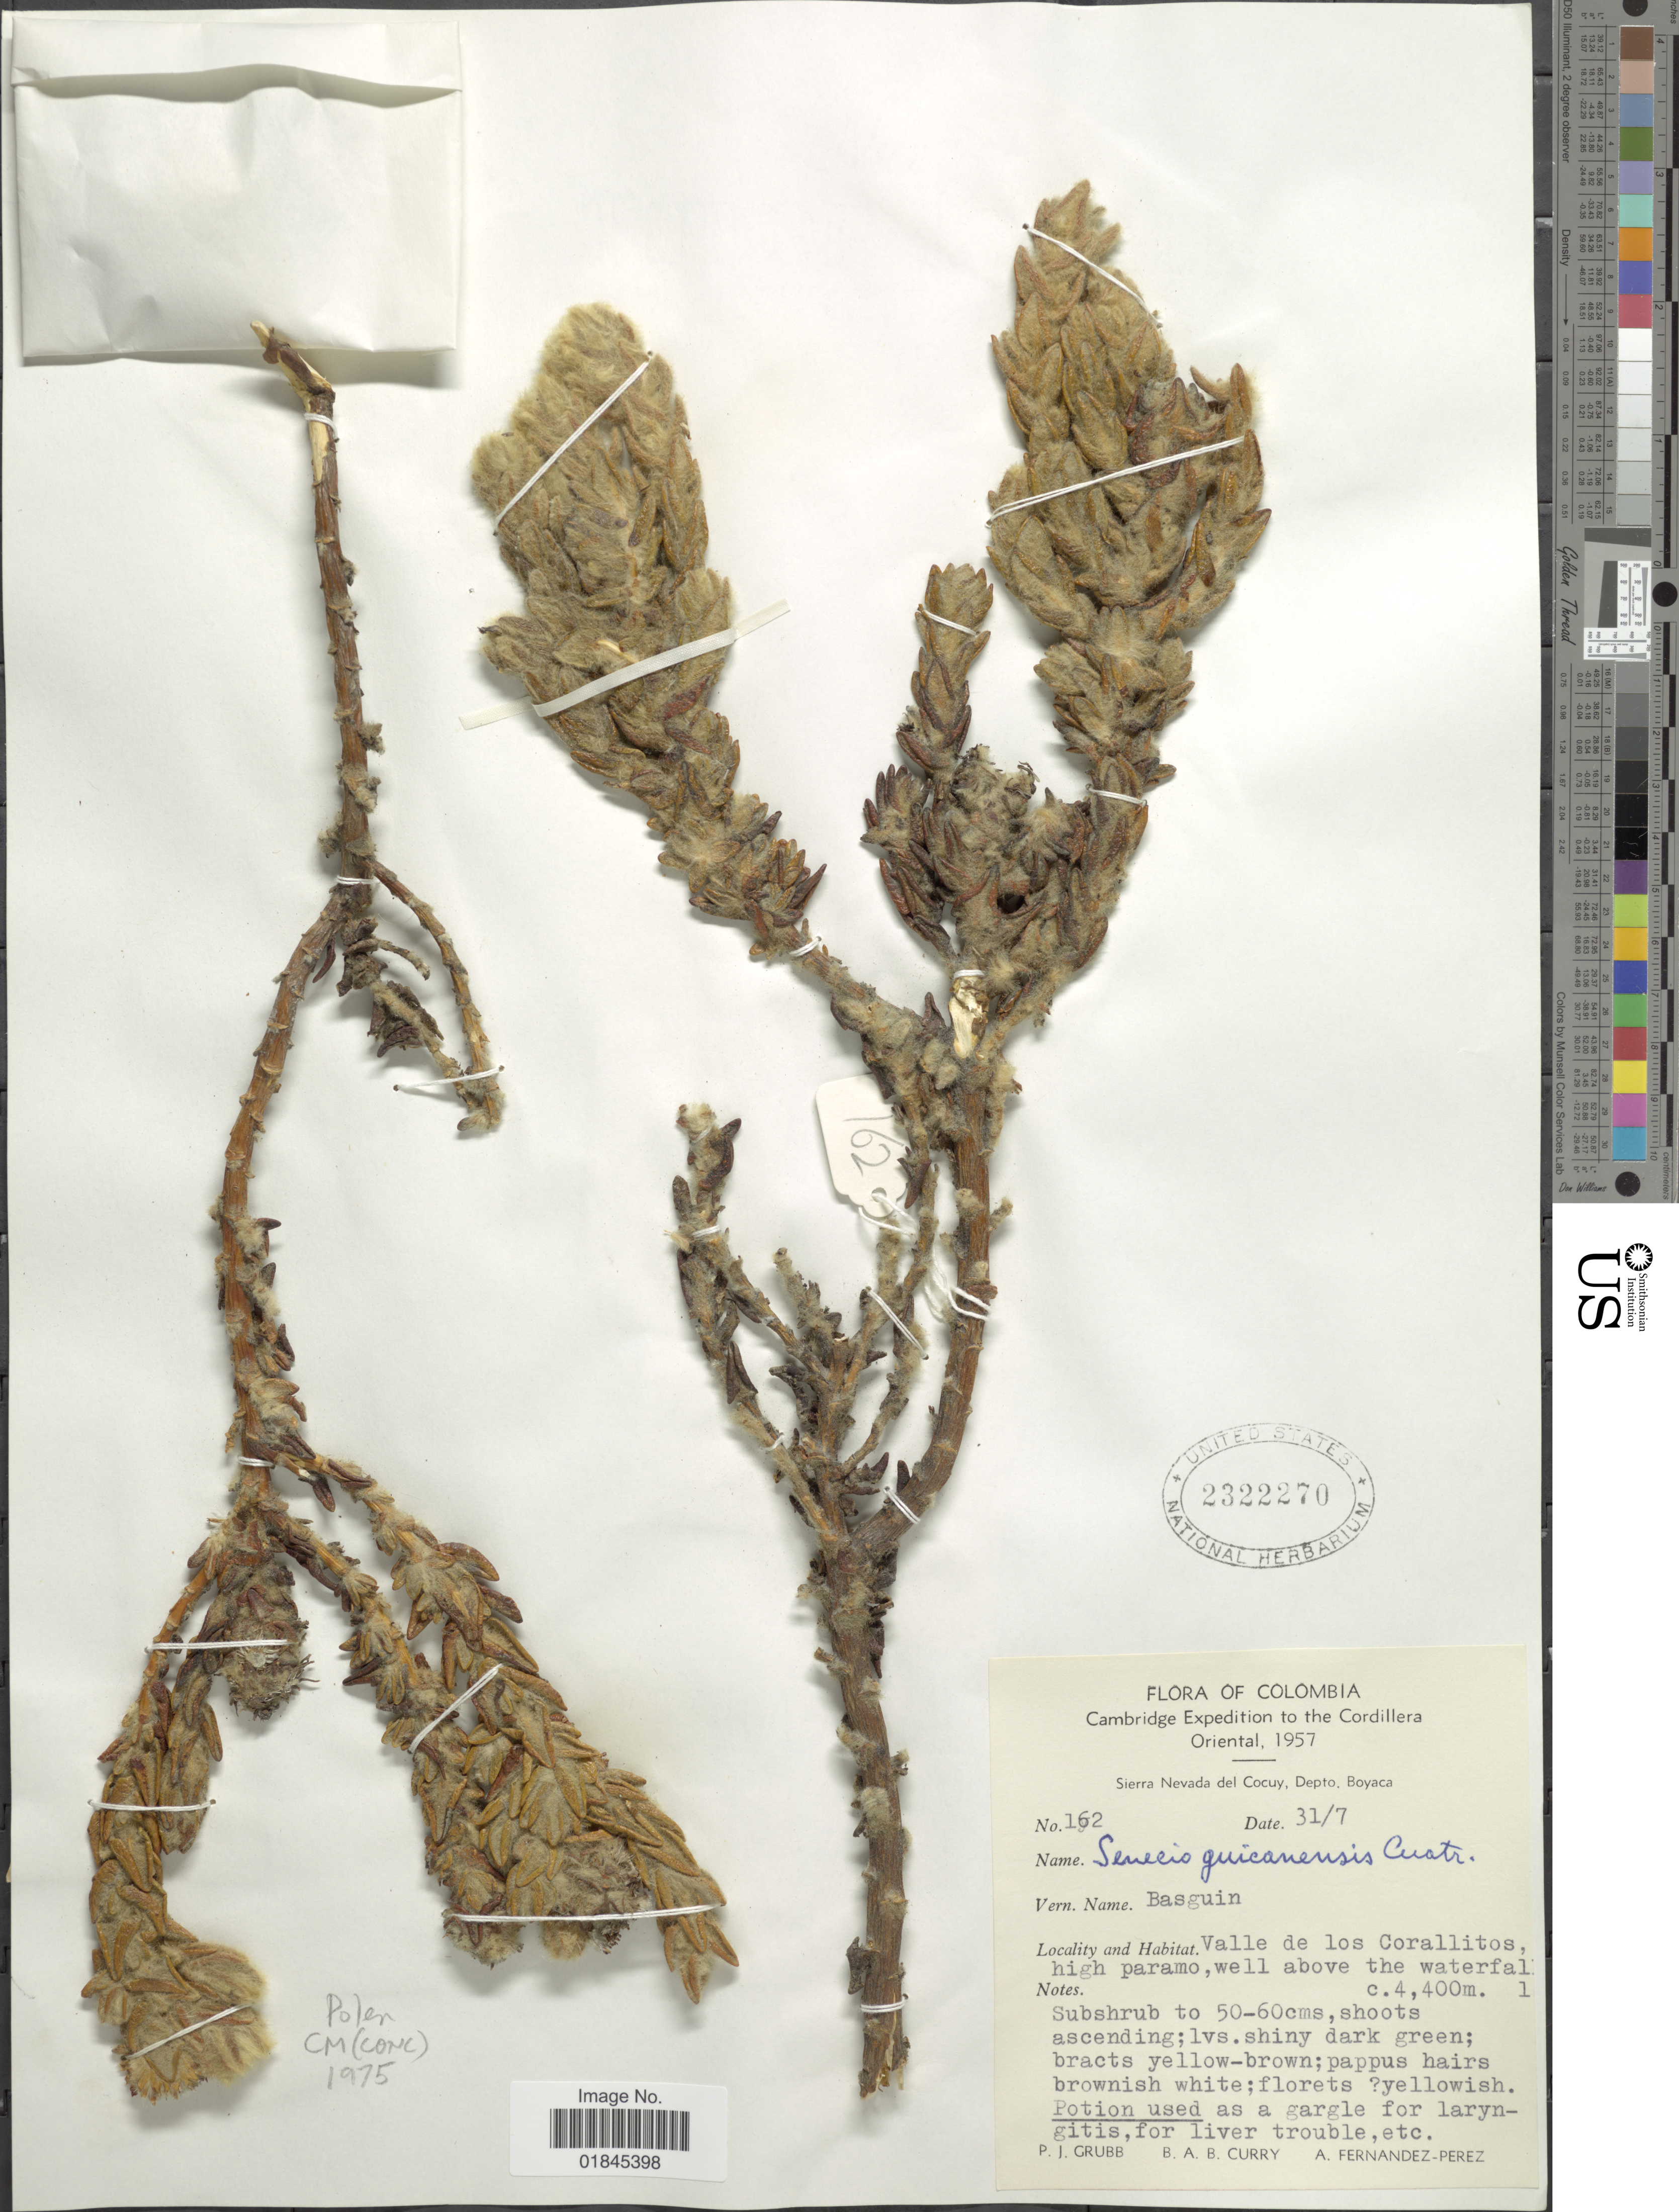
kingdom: Plantae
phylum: Tracheophyta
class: Magnoliopsida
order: Asterales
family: Asteraceae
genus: Pentacalia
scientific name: Pentacalia guicanensis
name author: (Cuatrec.) Cuatrec.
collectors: P. J. Grubb, B. Curry & A. Fernández-Pérez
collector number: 162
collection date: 1957-07-31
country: Colombia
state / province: Boyacá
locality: The Cordillera Oriental. Sierra Nevada del Cocuy, Depto. Boyaca. Valle de los Corallitos, high paramo, well above the waterfall.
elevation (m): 4400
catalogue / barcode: US 2322270